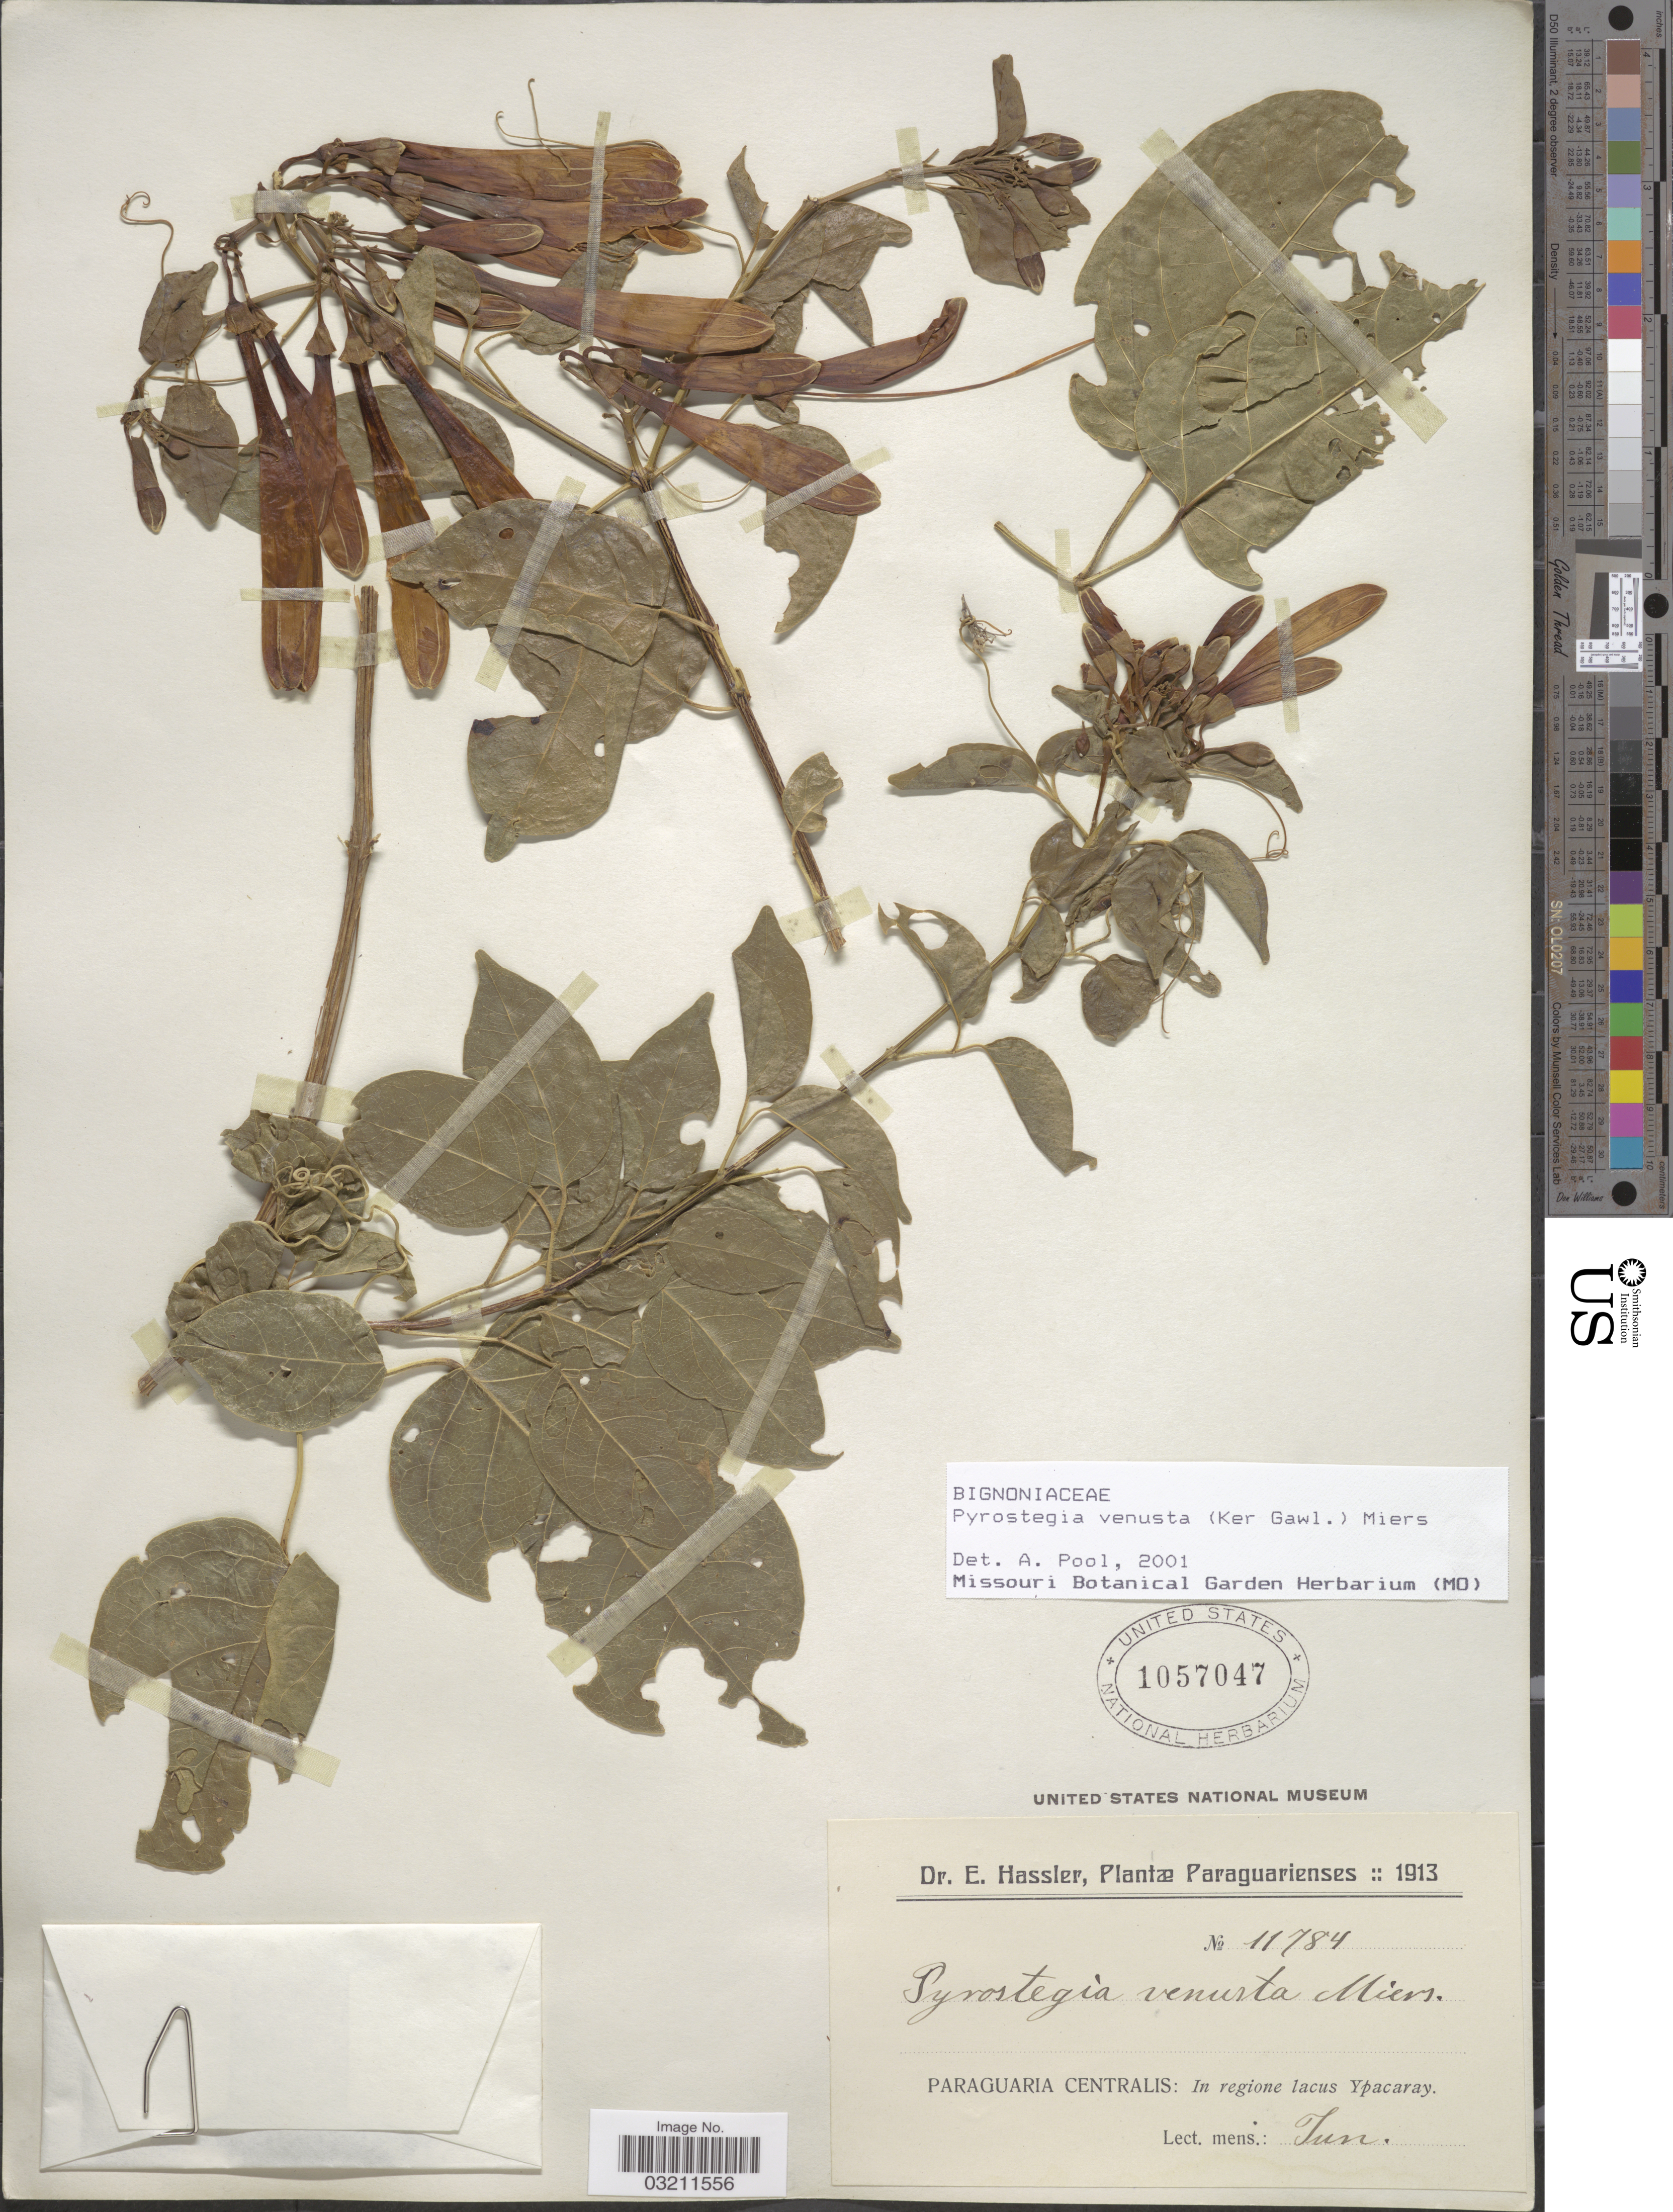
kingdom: Plantae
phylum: Tracheophyta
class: Magnoliopsida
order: Lamiales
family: Bignoniaceae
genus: Pyrostegia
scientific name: Pyrostegia venusta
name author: (Ker Gawl.) Miers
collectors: E. Hassler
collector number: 11784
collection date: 1913-06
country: Paraguay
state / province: Paraguari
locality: Paraguarienses. Paraguaria Centralis: In regione lacus Ypacaray.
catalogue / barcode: US 1057047